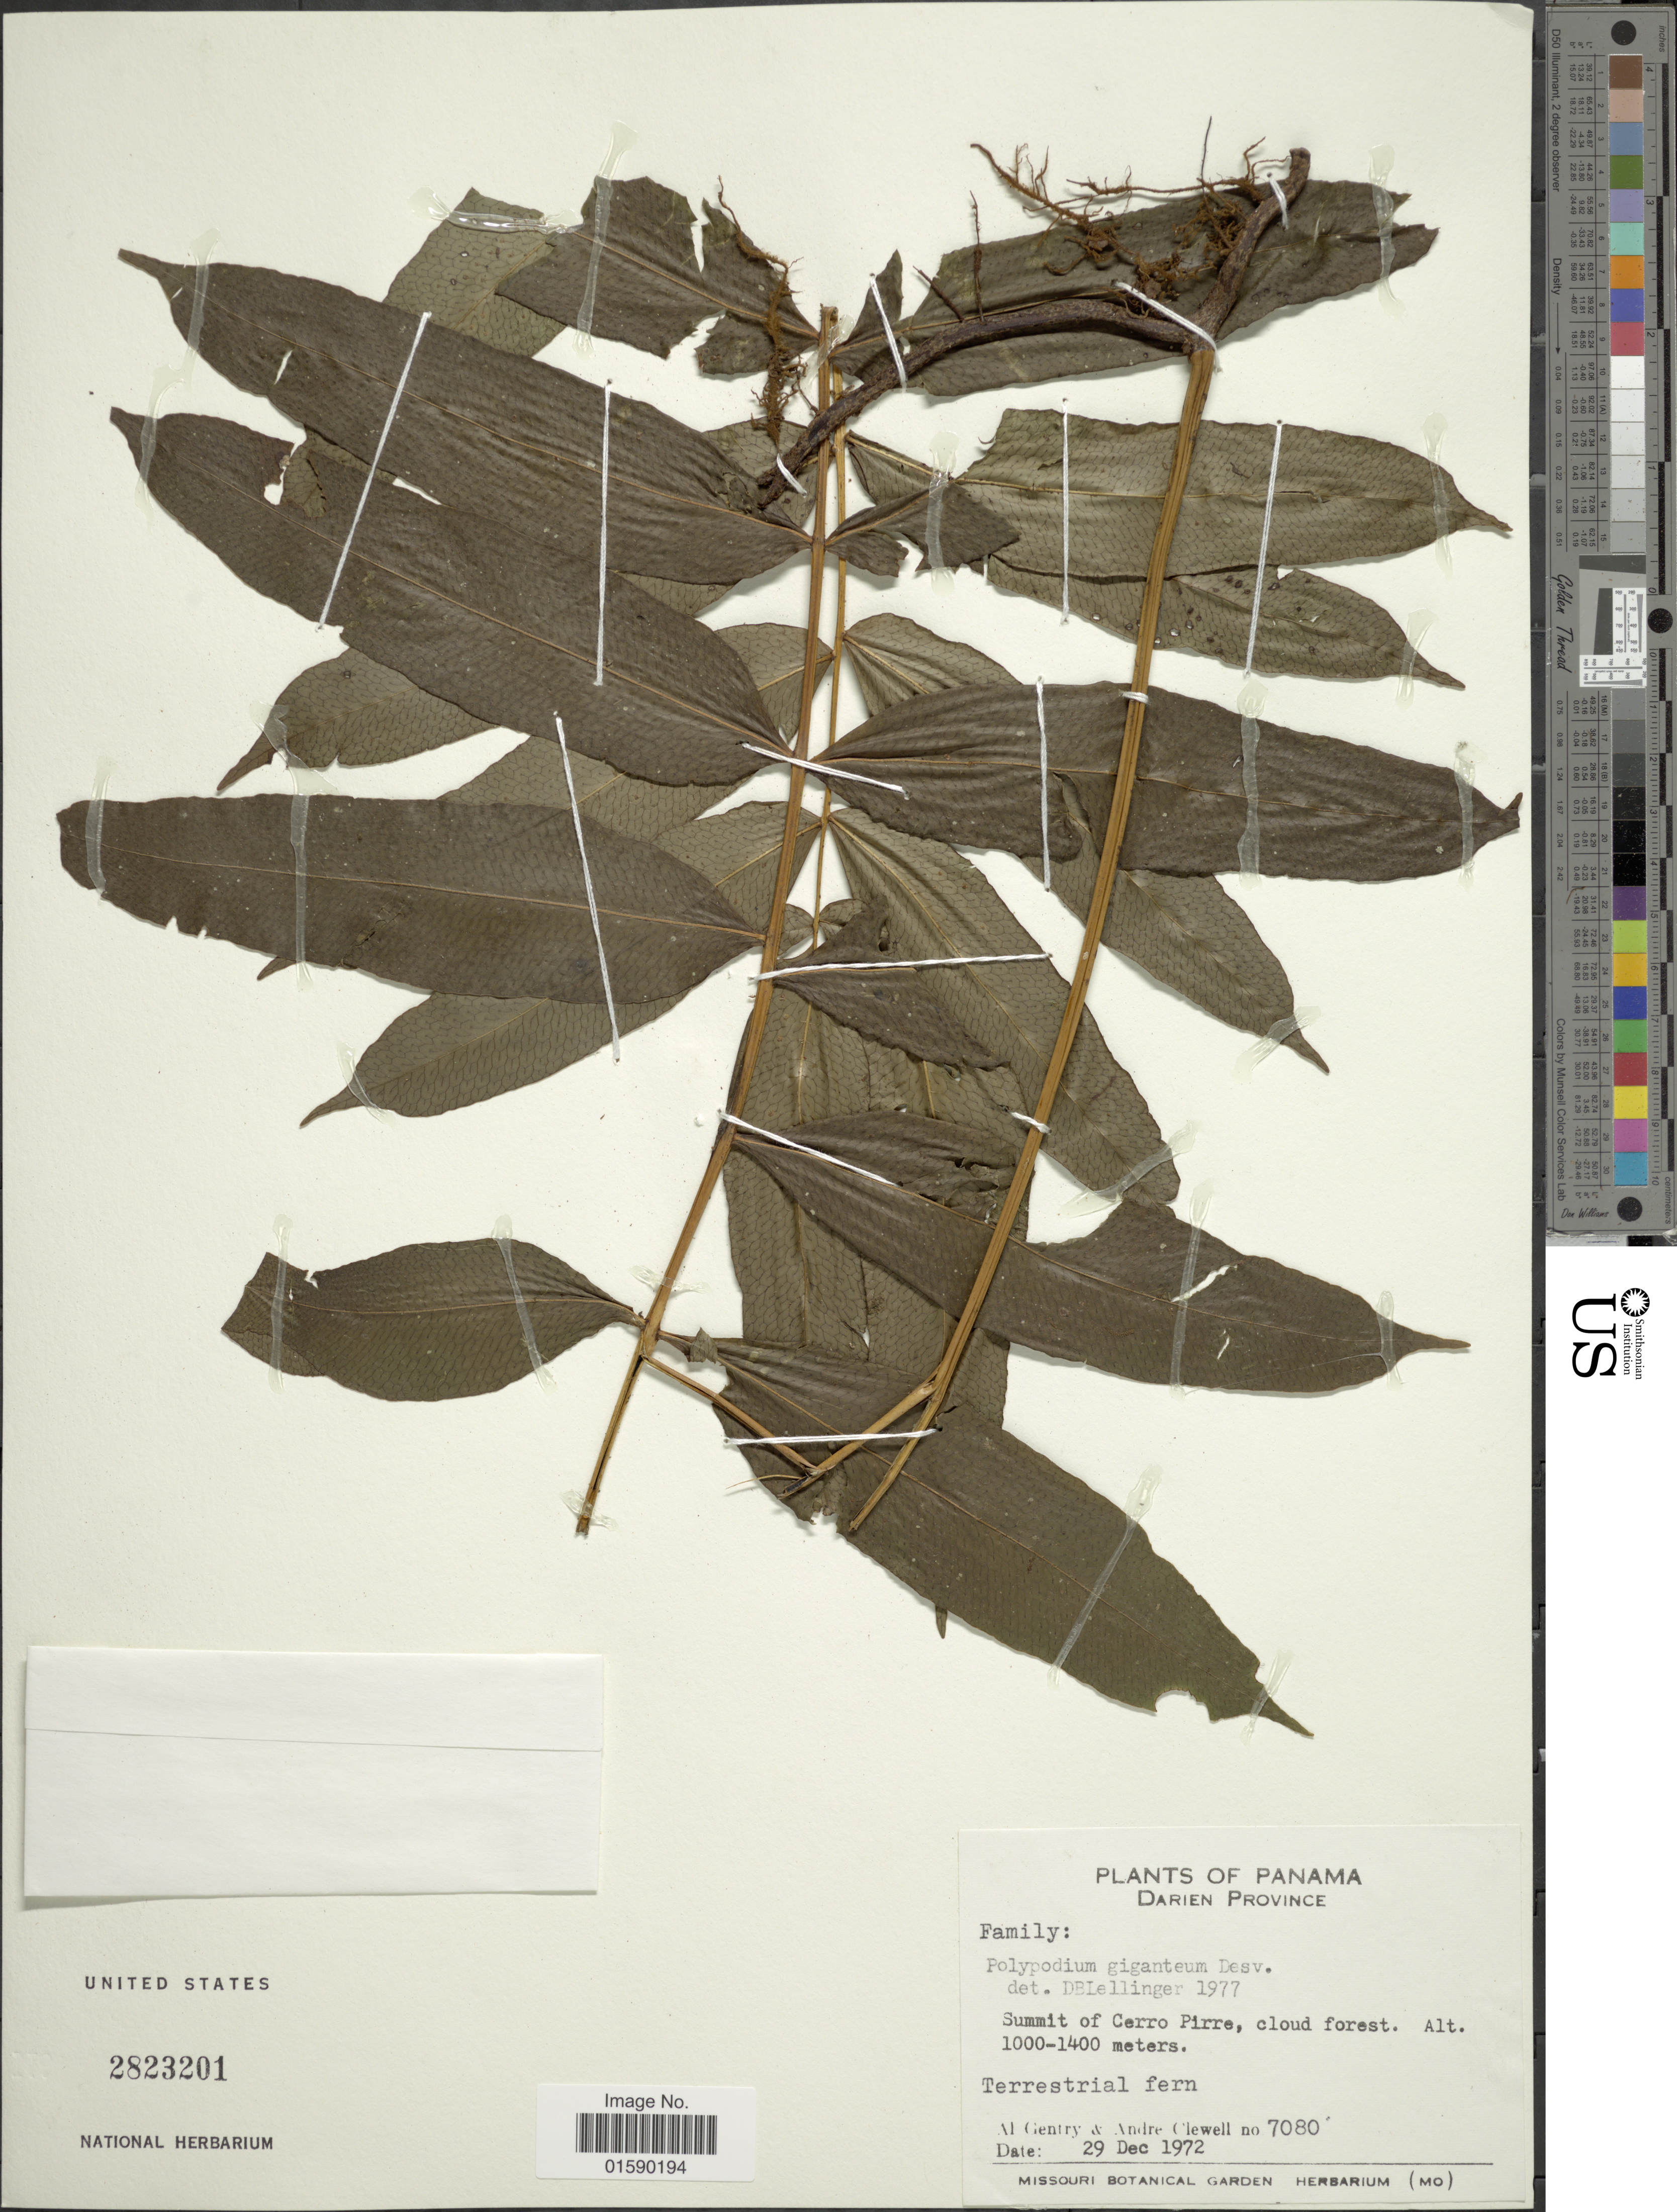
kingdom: Plantae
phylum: Tracheophyta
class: Polypodiopsida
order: Polypodiales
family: Polypodiaceae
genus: Aglaomorpha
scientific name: Aglaomorpha heraclea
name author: (Kunze) Copel.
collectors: A. H. Gentry & A. Clewell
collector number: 7080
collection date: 1972-12-29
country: Panama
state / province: Darién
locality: Panama, Darien Province. Summit of Cerro Pirre.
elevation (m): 1000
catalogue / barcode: US 2823201